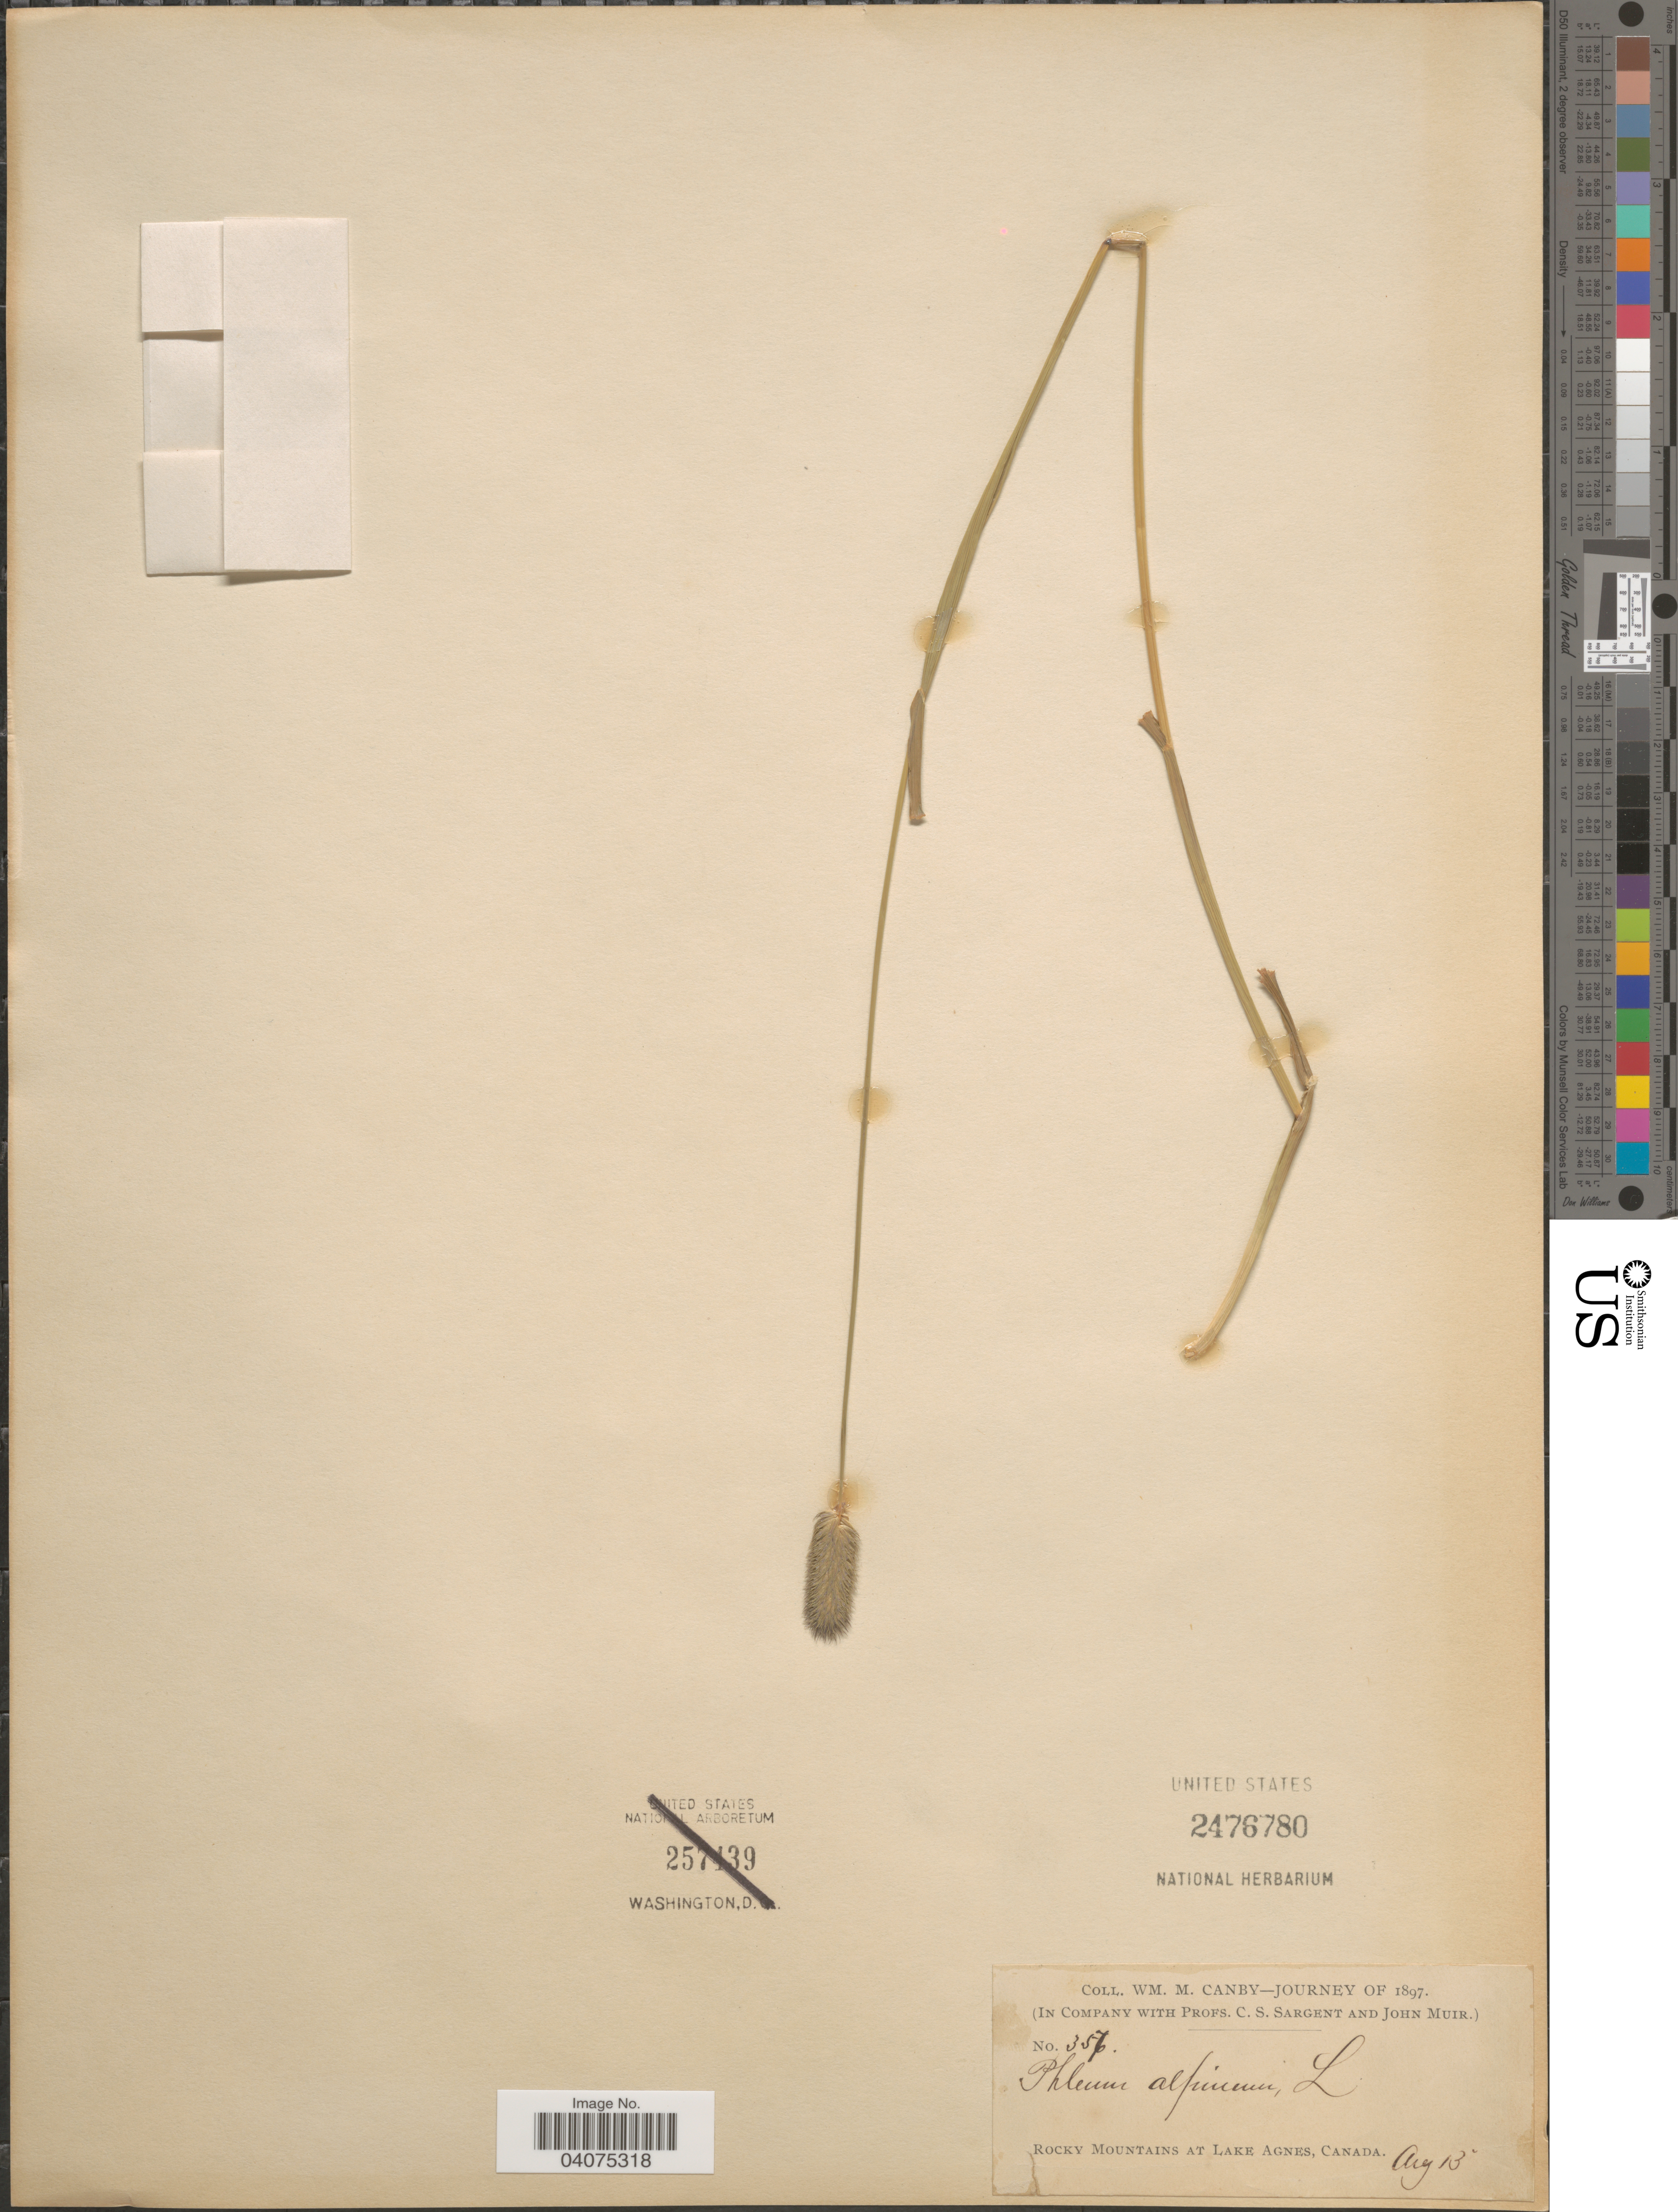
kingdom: Plantae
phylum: Tracheophyta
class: Liliopsida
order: Poales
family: Poaceae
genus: Phleum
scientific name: Phleum alpinum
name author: L.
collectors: W. M. Canby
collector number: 356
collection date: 1897-08-13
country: Canada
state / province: Alberta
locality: Journey of 1897. Rocky Mountains at Lake Agnes.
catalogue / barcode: US 2476780